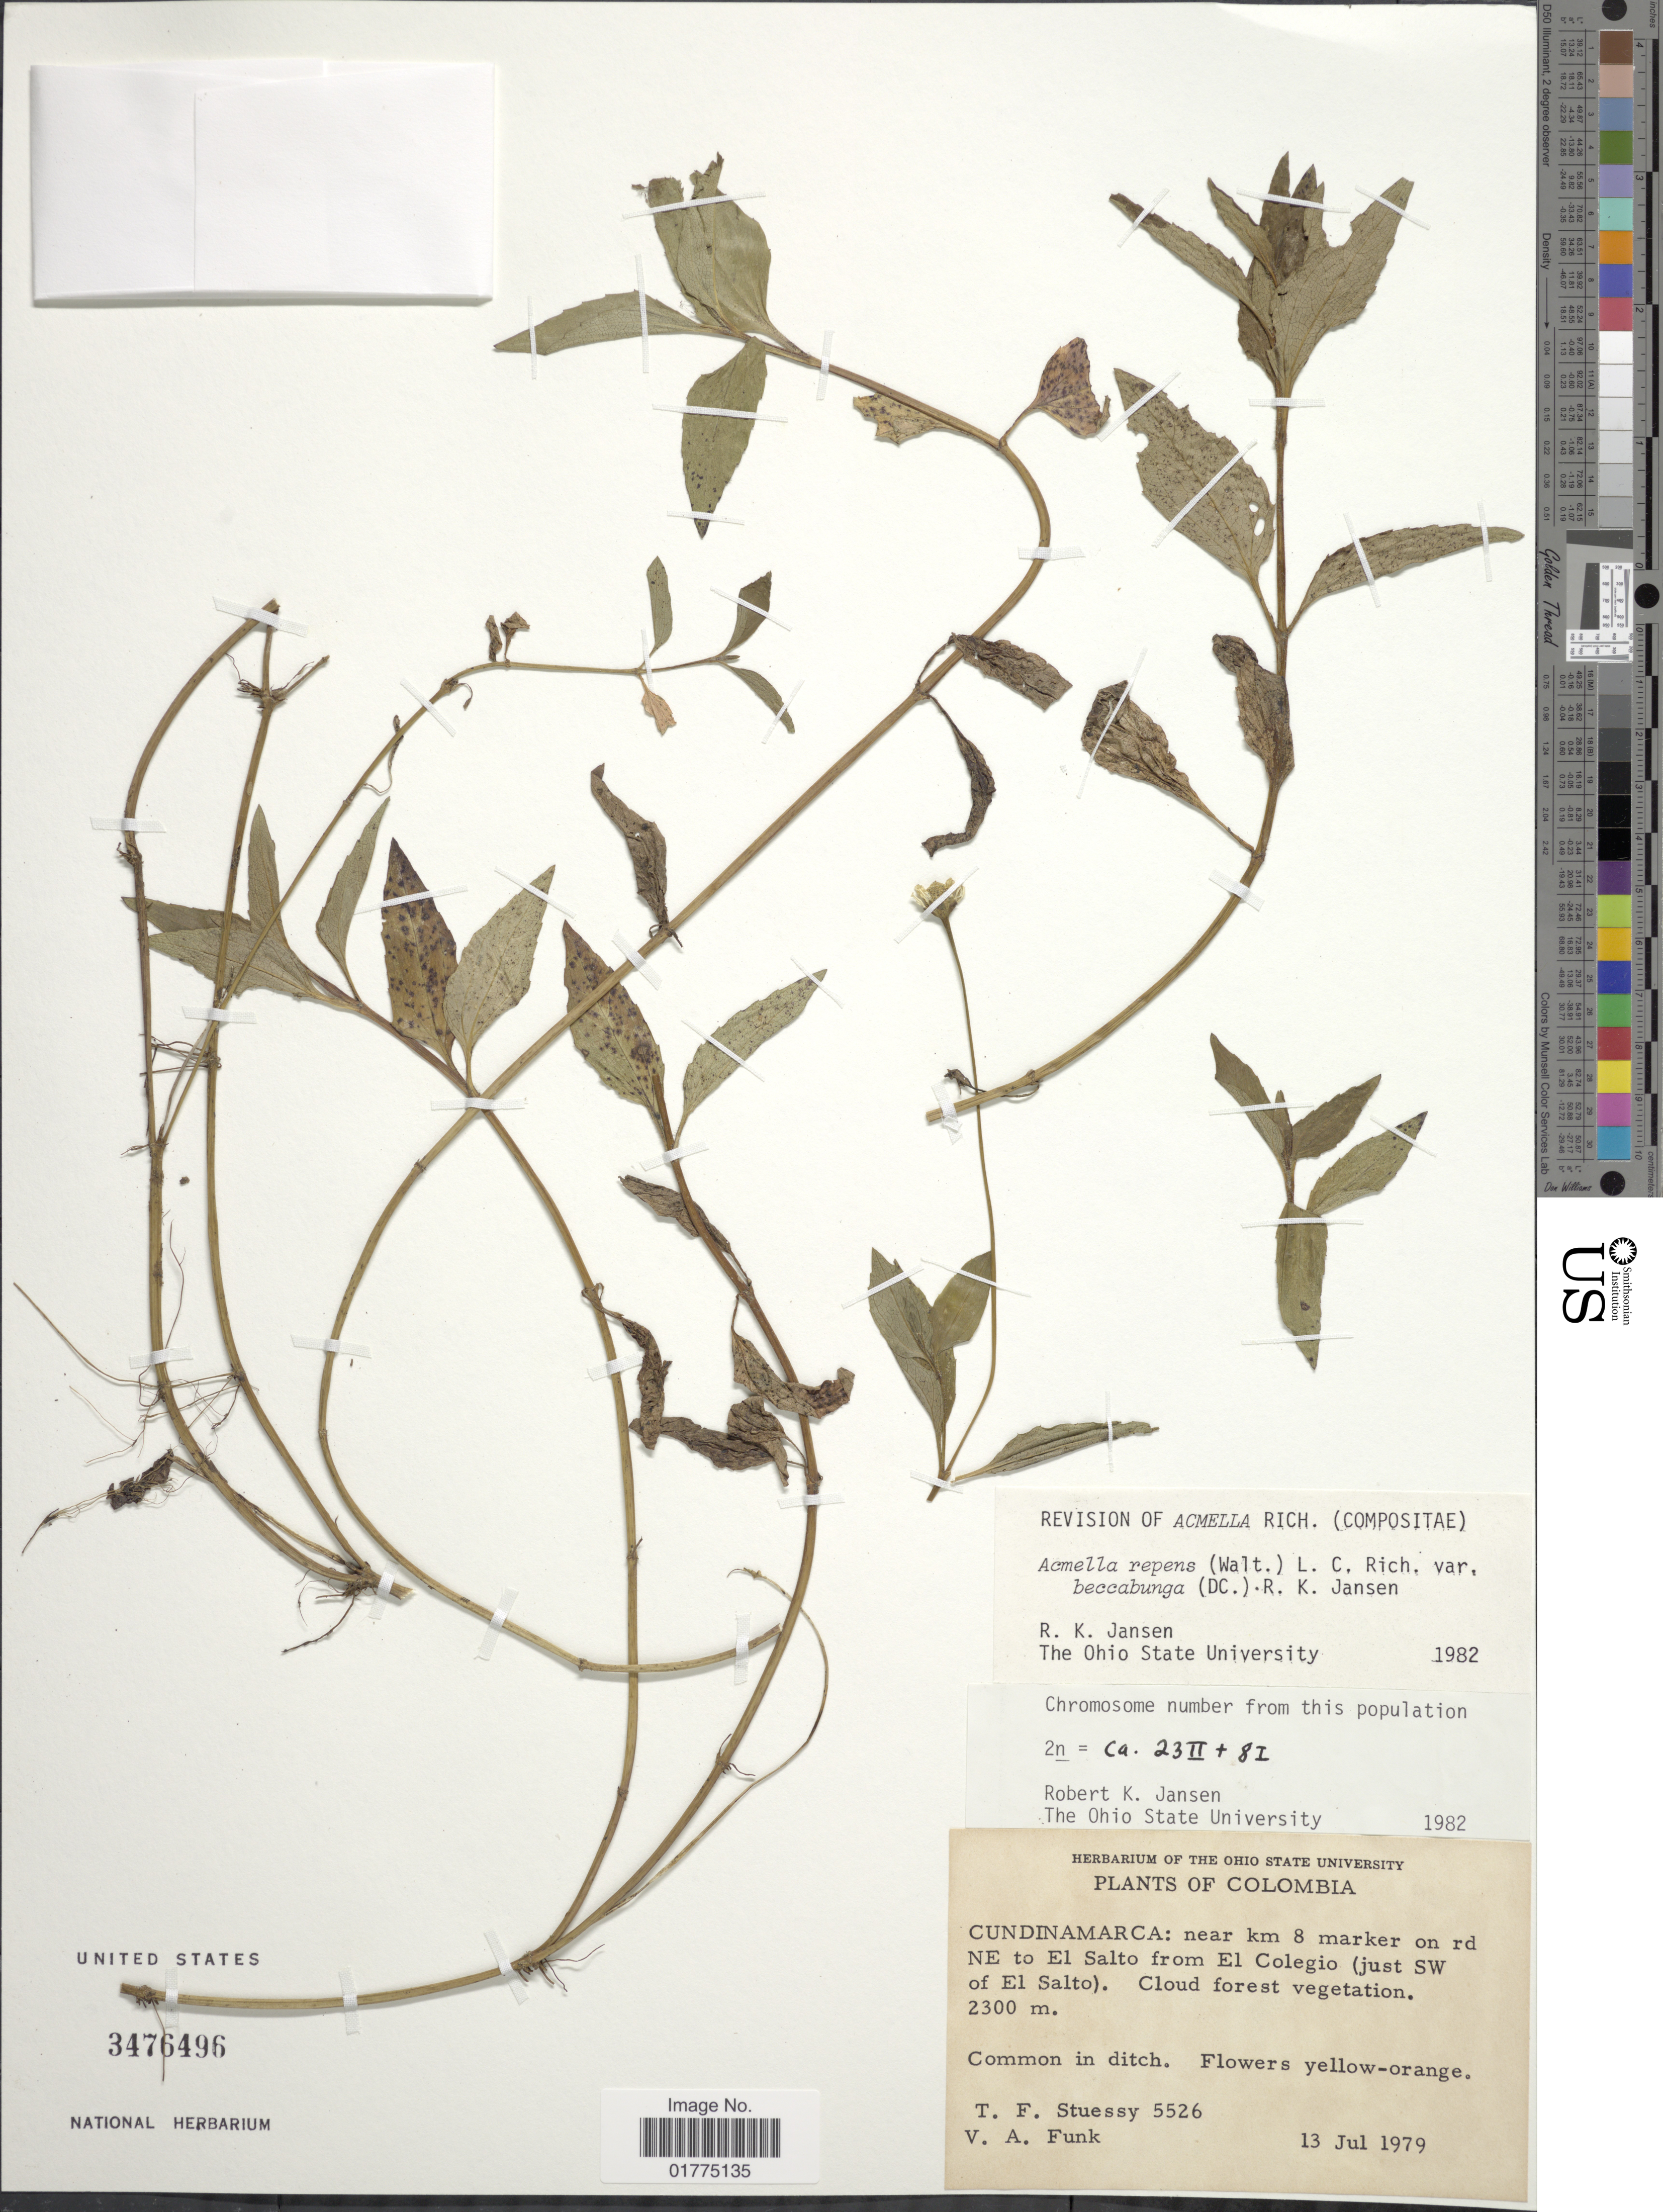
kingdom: Plantae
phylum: Tracheophyta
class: Magnoliopsida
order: Asterales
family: Asteraceae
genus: Heliopsis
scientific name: Heliopsis buphthalmoides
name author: (Jacq.) Dunal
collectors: T. Stuessy & V. Funk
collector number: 5526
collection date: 1979-07-13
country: Colombia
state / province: Cundinamarca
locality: Cundinamarca: near km 8 marker on rd NE to El Salto from El Colegio (just SW of El Salto)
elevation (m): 2300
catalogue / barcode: US 3476496